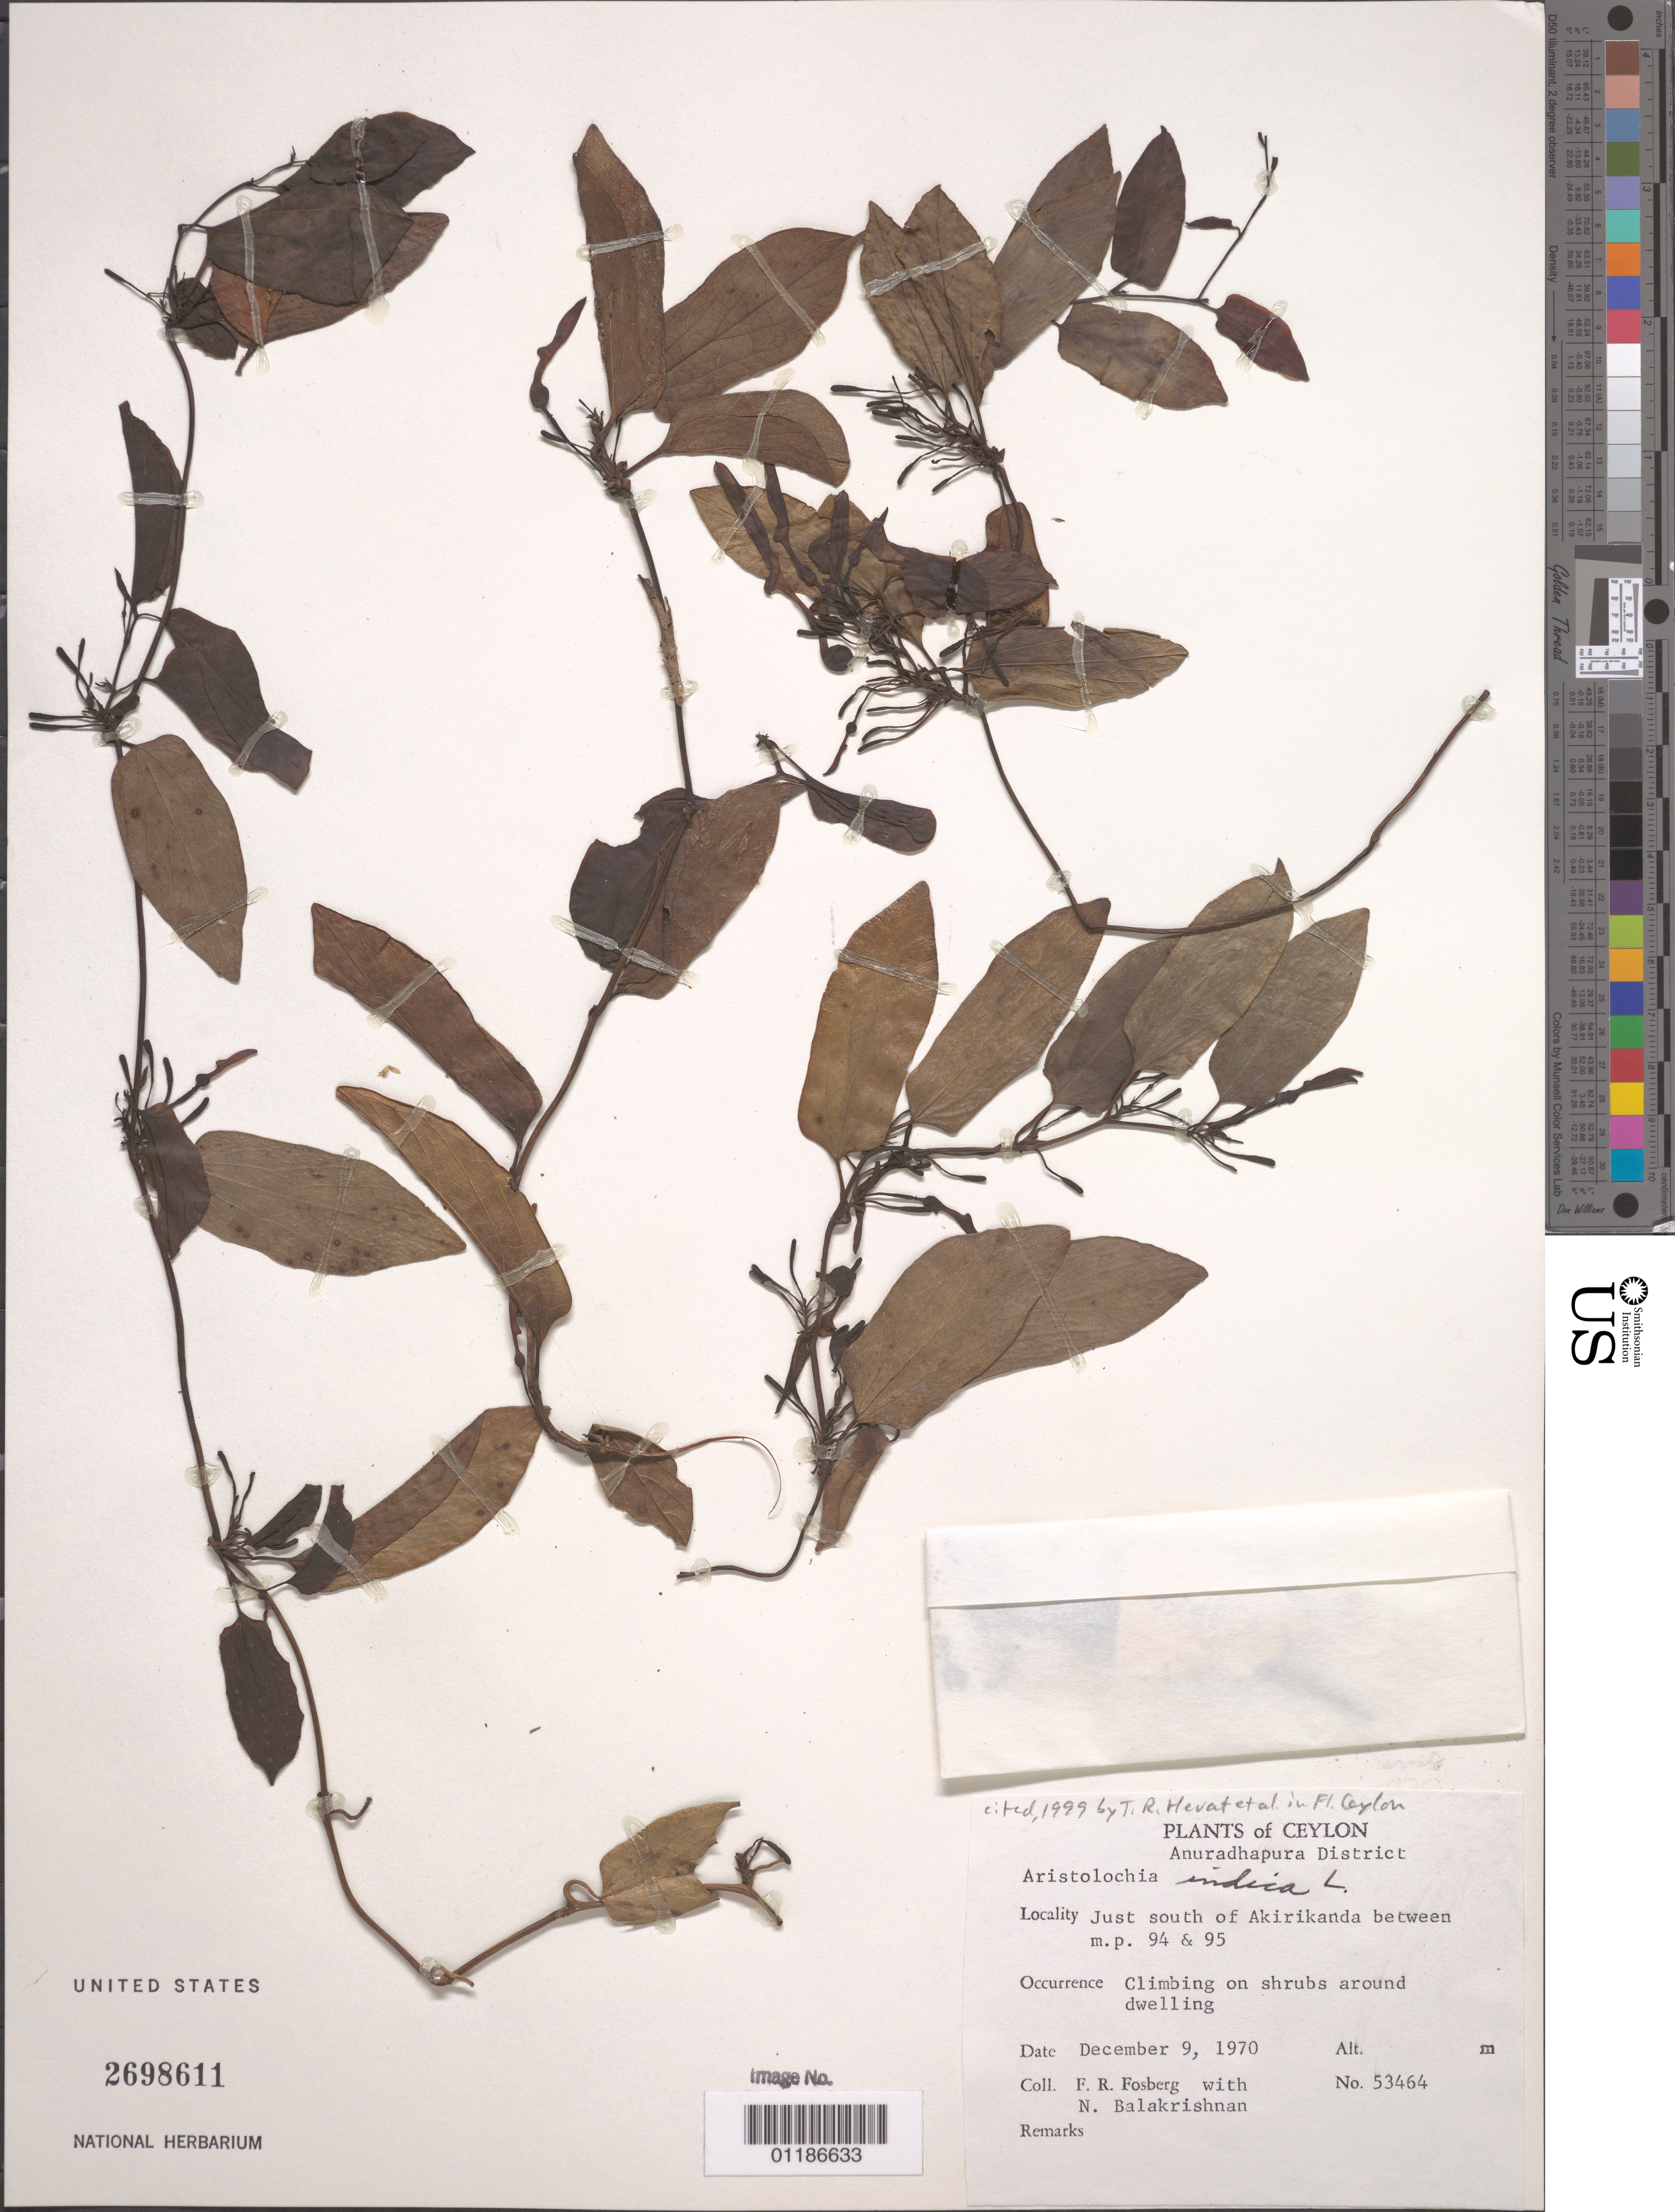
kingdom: Plantae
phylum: Tracheophyta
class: Magnoliopsida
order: Piperales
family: Aristolochiaceae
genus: Aristolochia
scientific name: Aristolochia indica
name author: L.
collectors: F. R. Fosberg & N. Balakrishnan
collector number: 53464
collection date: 1970-12-09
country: Sri Lanka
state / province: North Central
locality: Anuradhapura District: Just south of Akirikanda between m.p. 94 & 95.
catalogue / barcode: US 2698611